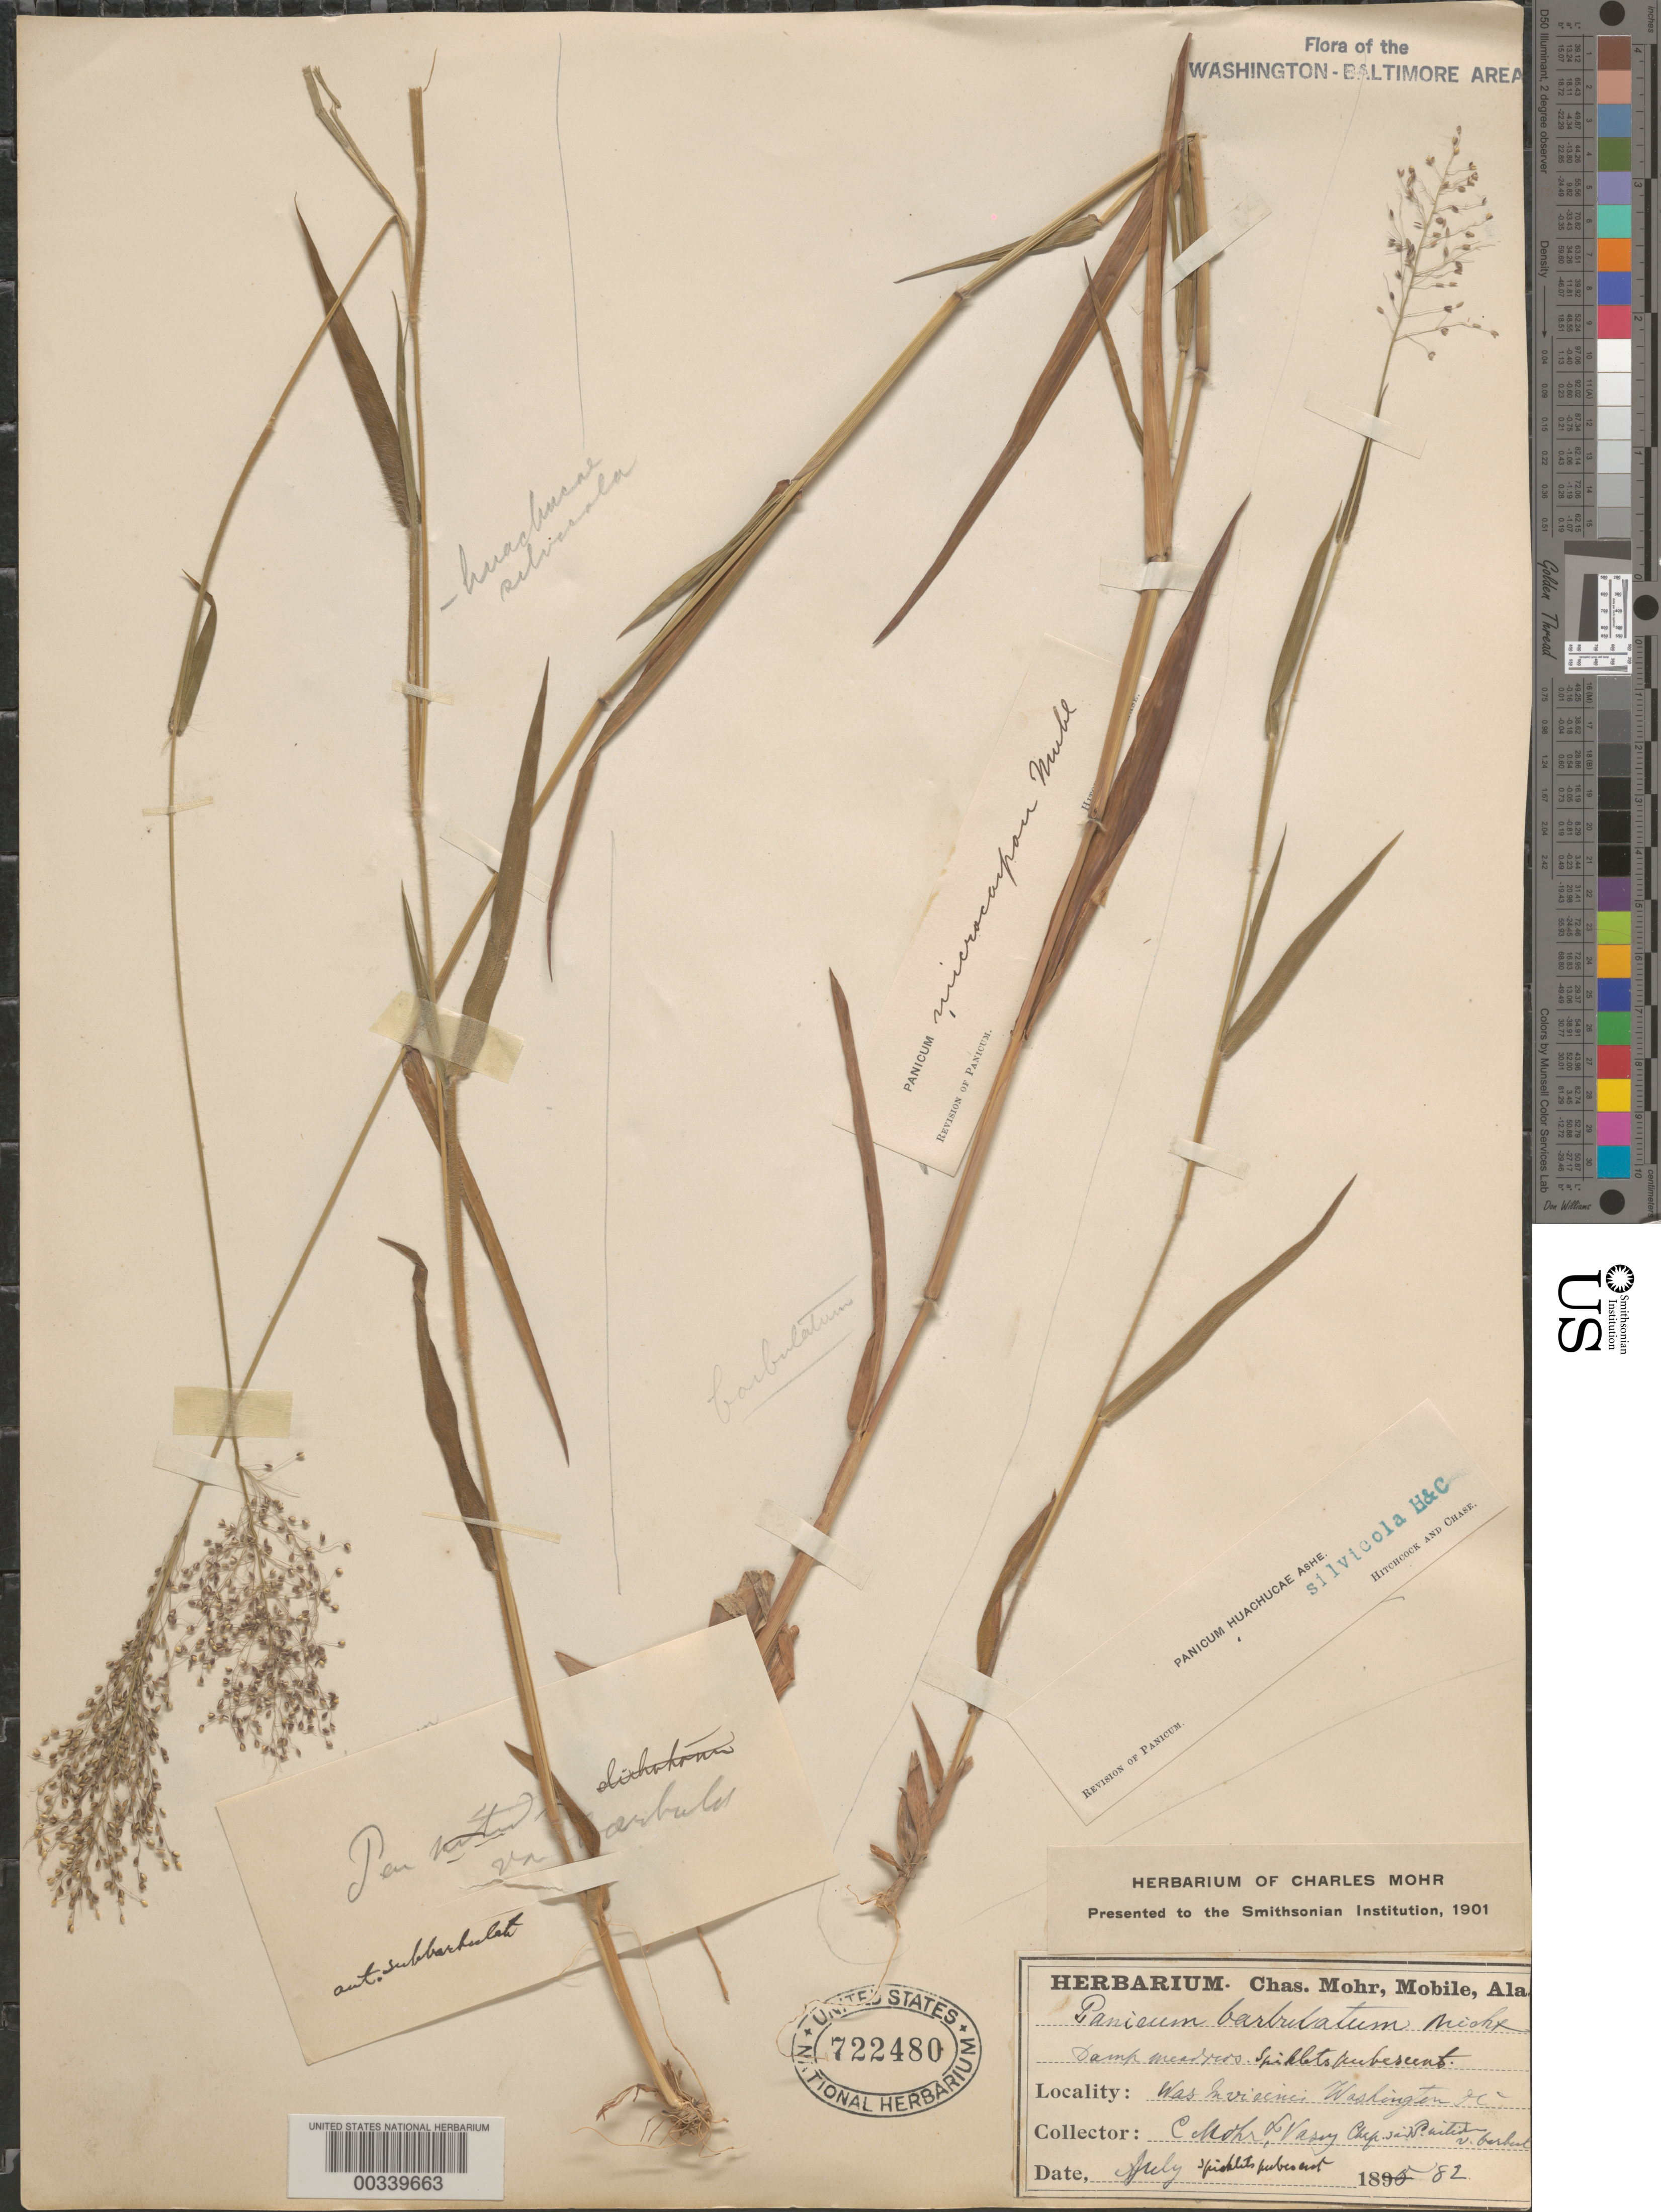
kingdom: Plantae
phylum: Tracheophyta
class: Liliopsida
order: Poales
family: Poaceae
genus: Dichanthelium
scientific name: Dichanthelium dichotomum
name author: (L.) Gould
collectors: C. T. Mohr & G. Vasey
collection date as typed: Jul 1882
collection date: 1882-07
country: United States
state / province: District of Columbia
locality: Washington, DC and vicinity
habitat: Damp meadow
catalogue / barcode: US 722480